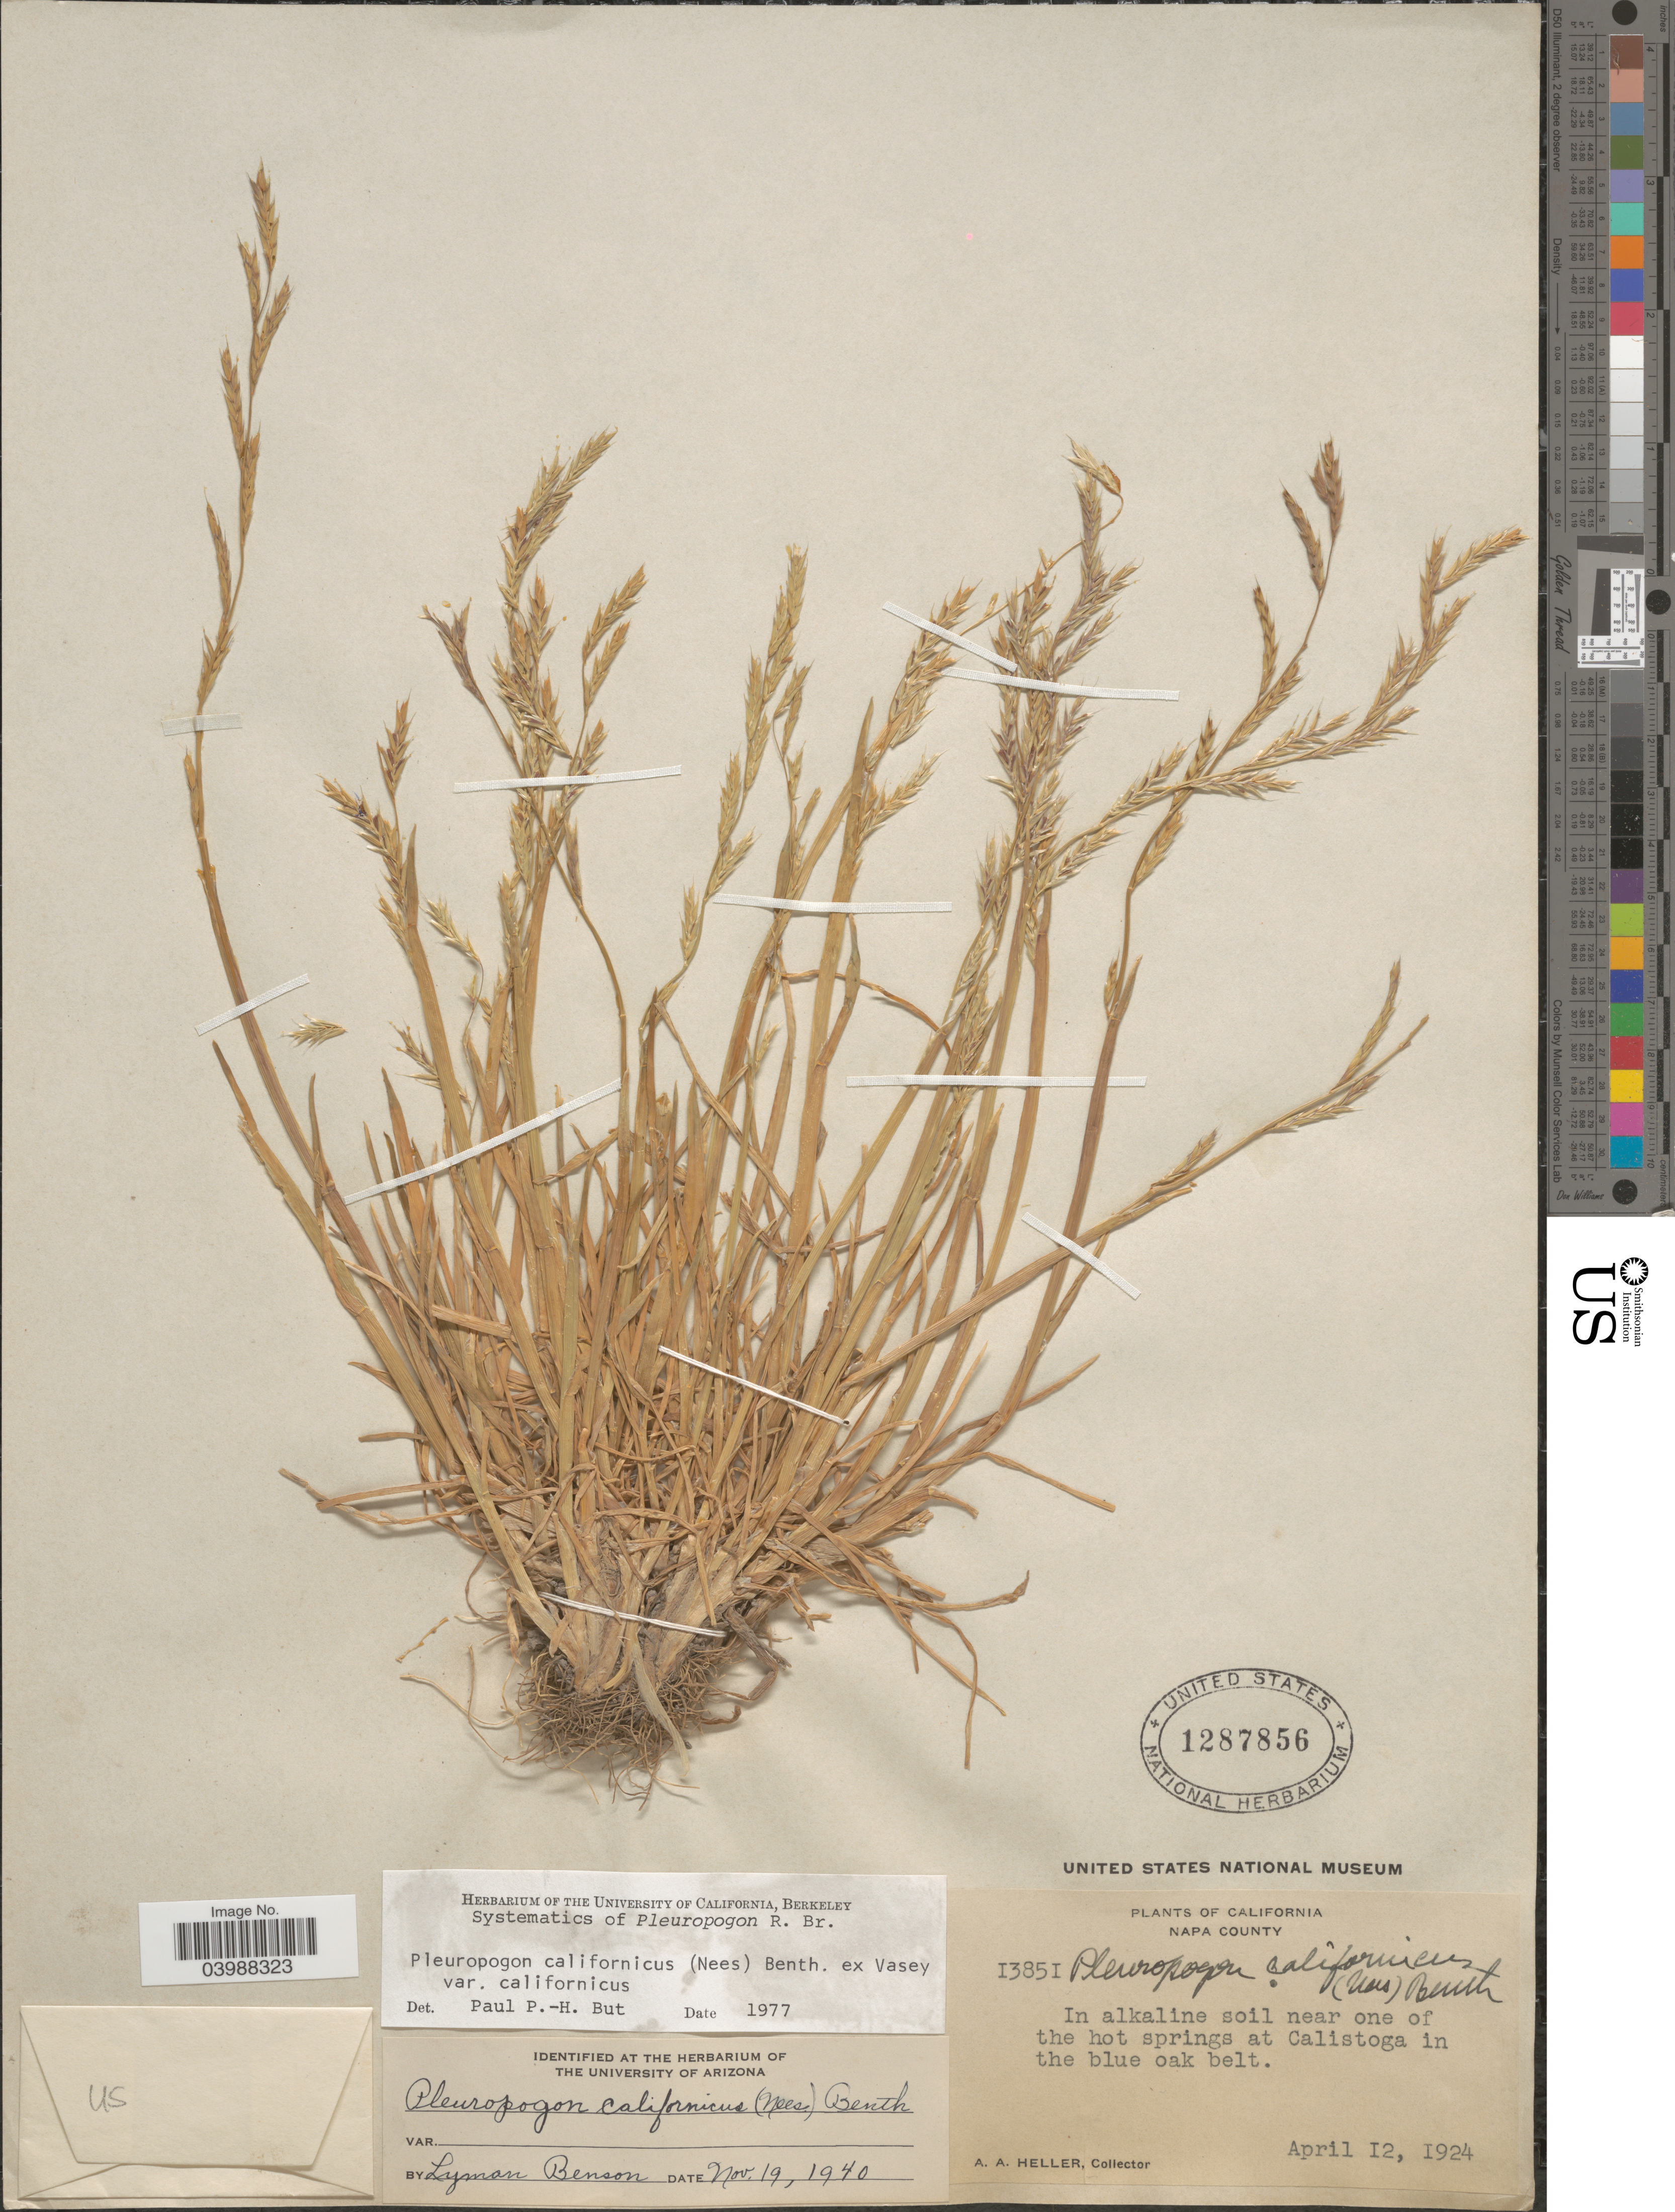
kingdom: Plantae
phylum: Tracheophyta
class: Liliopsida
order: Poales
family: Poaceae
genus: Pleuropogon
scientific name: Pleuropogon californicus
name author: (Nees) Benth. ex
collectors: A. A. Heller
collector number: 13851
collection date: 1924-04-12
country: United States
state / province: California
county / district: Napa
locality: Napa County. In alkaline soil near one of the hot springs at Calistoga in the blue oak belt.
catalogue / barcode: US 1287856